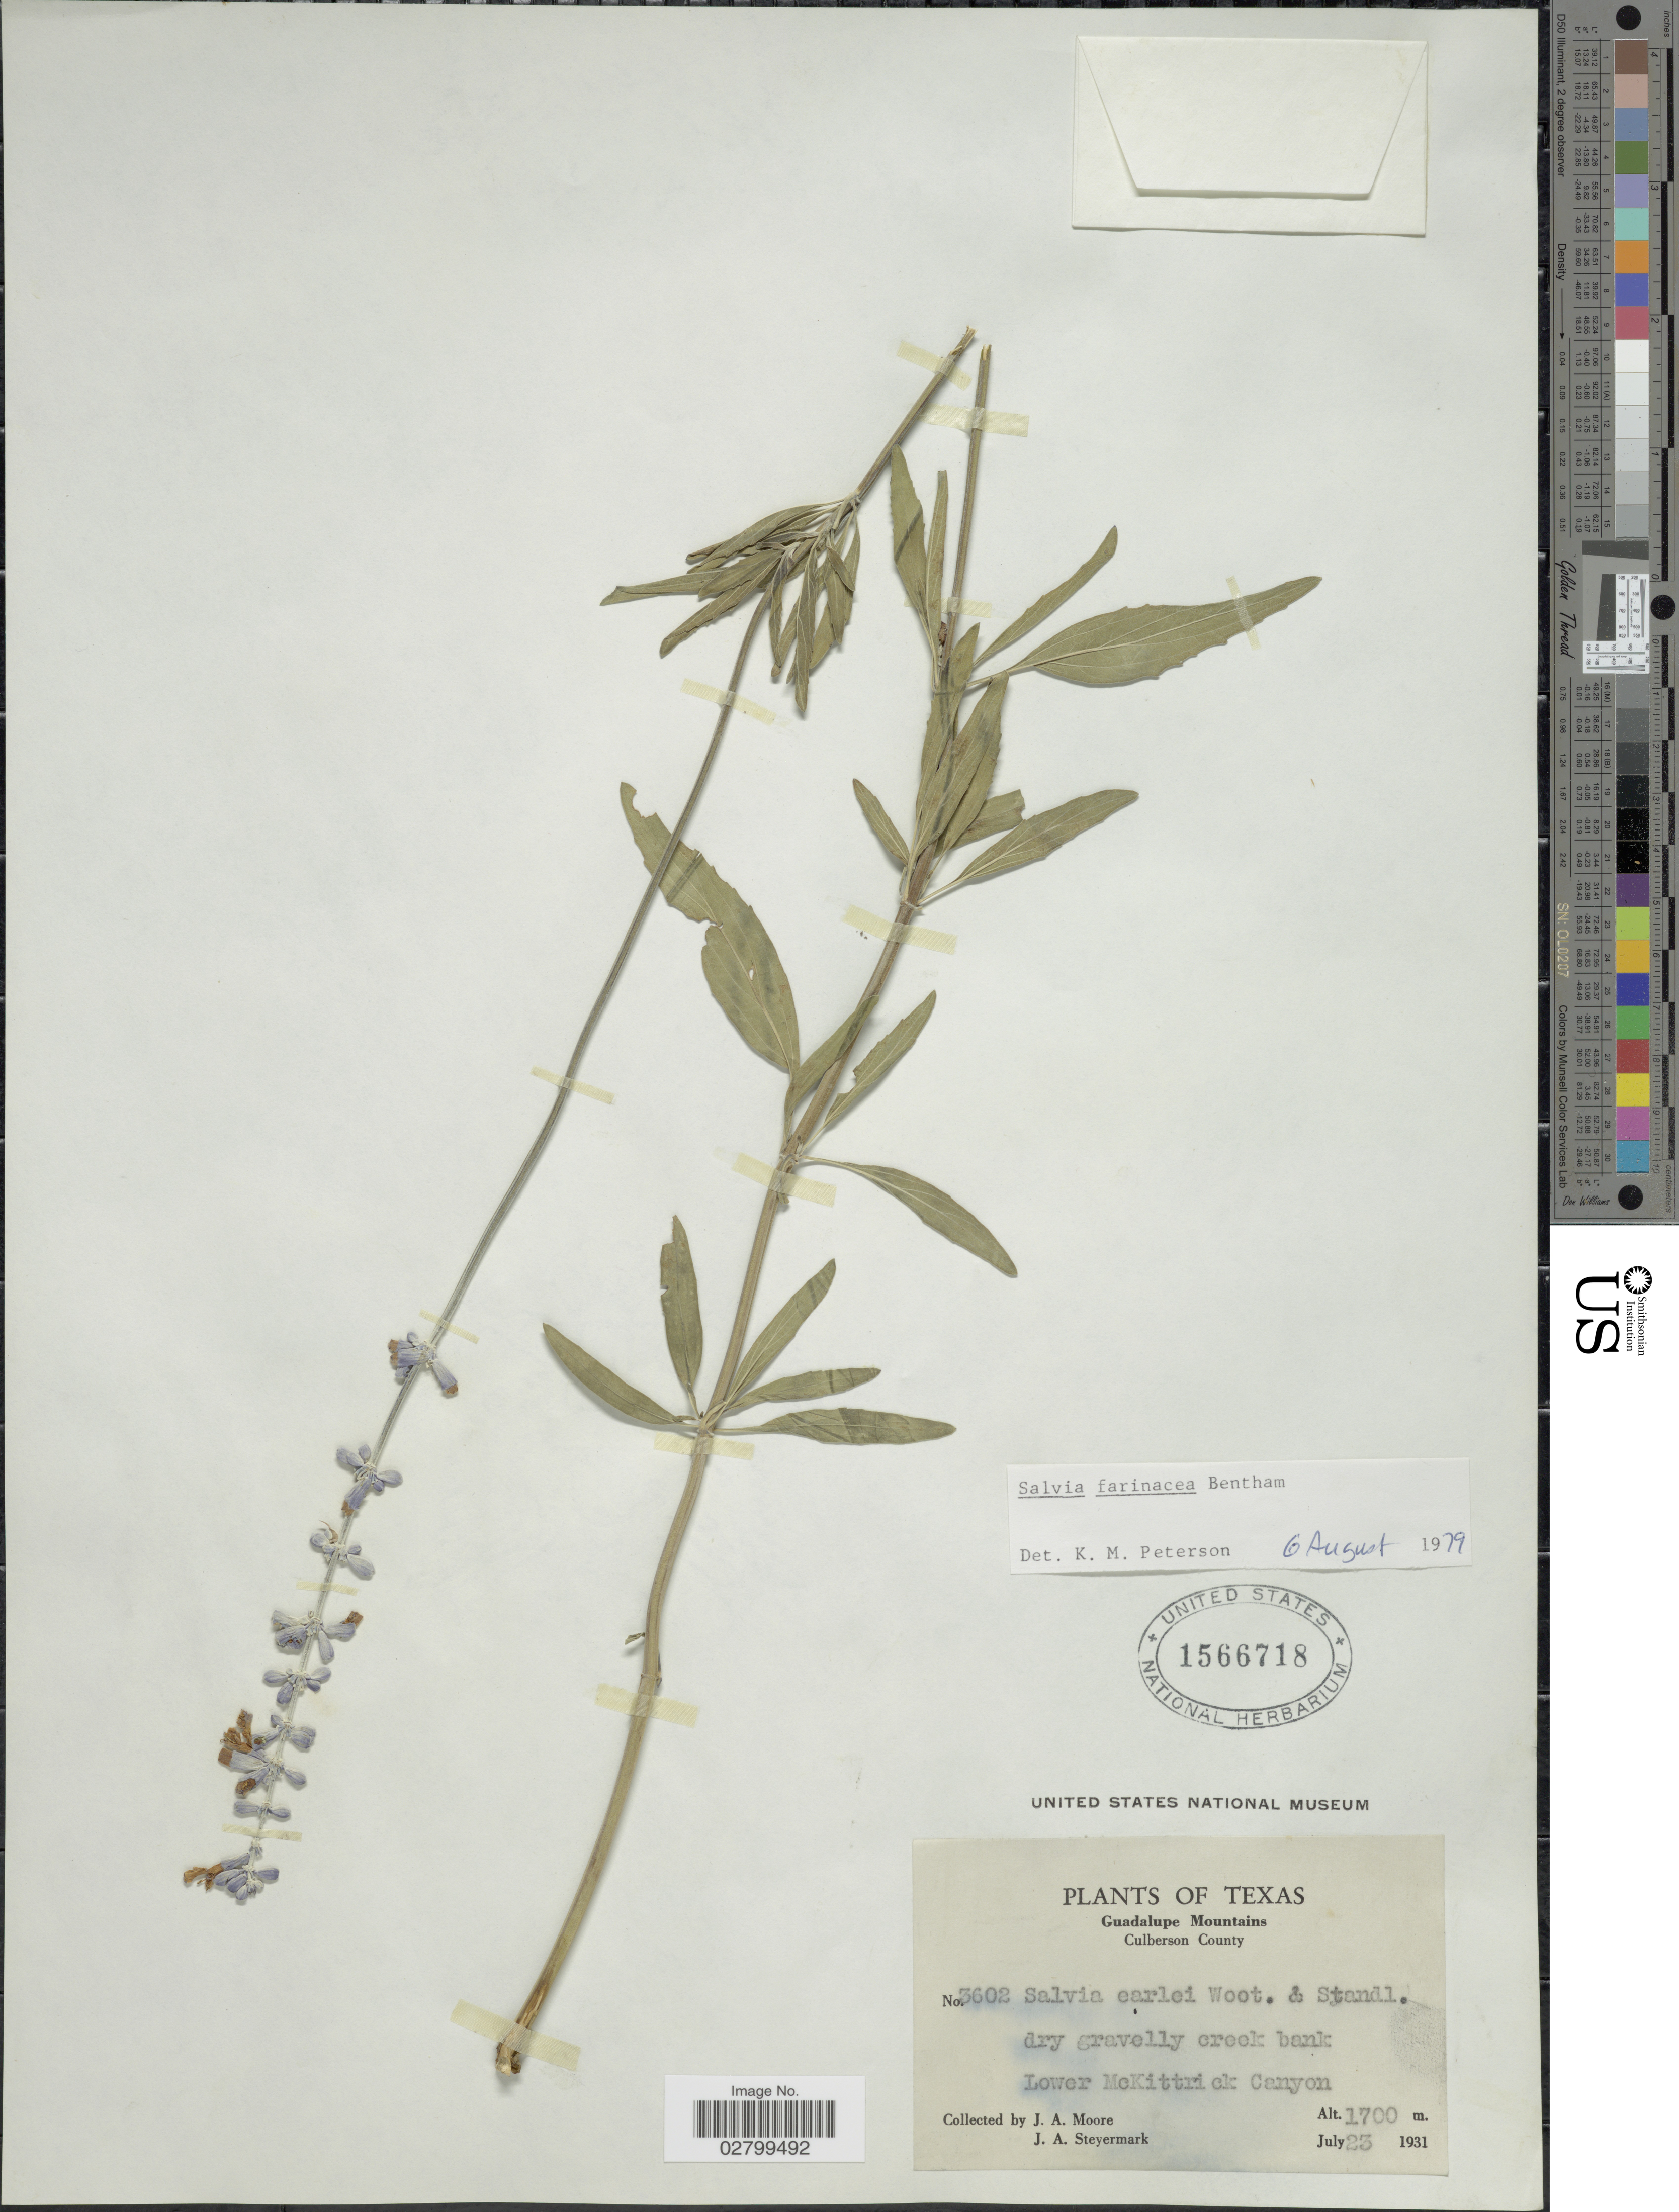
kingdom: Plantae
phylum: Tracheophyta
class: Magnoliopsida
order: Lamiales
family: Lamiaceae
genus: Salvia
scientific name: Salvia farinacea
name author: Benth.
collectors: J. A. Moore & J. Steyermark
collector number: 3602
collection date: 1931-07-23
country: United States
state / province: Texas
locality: Guadalupe Mountains. Culberson County. Lower McKittrick Canyon.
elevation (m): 1700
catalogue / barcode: US 1566718